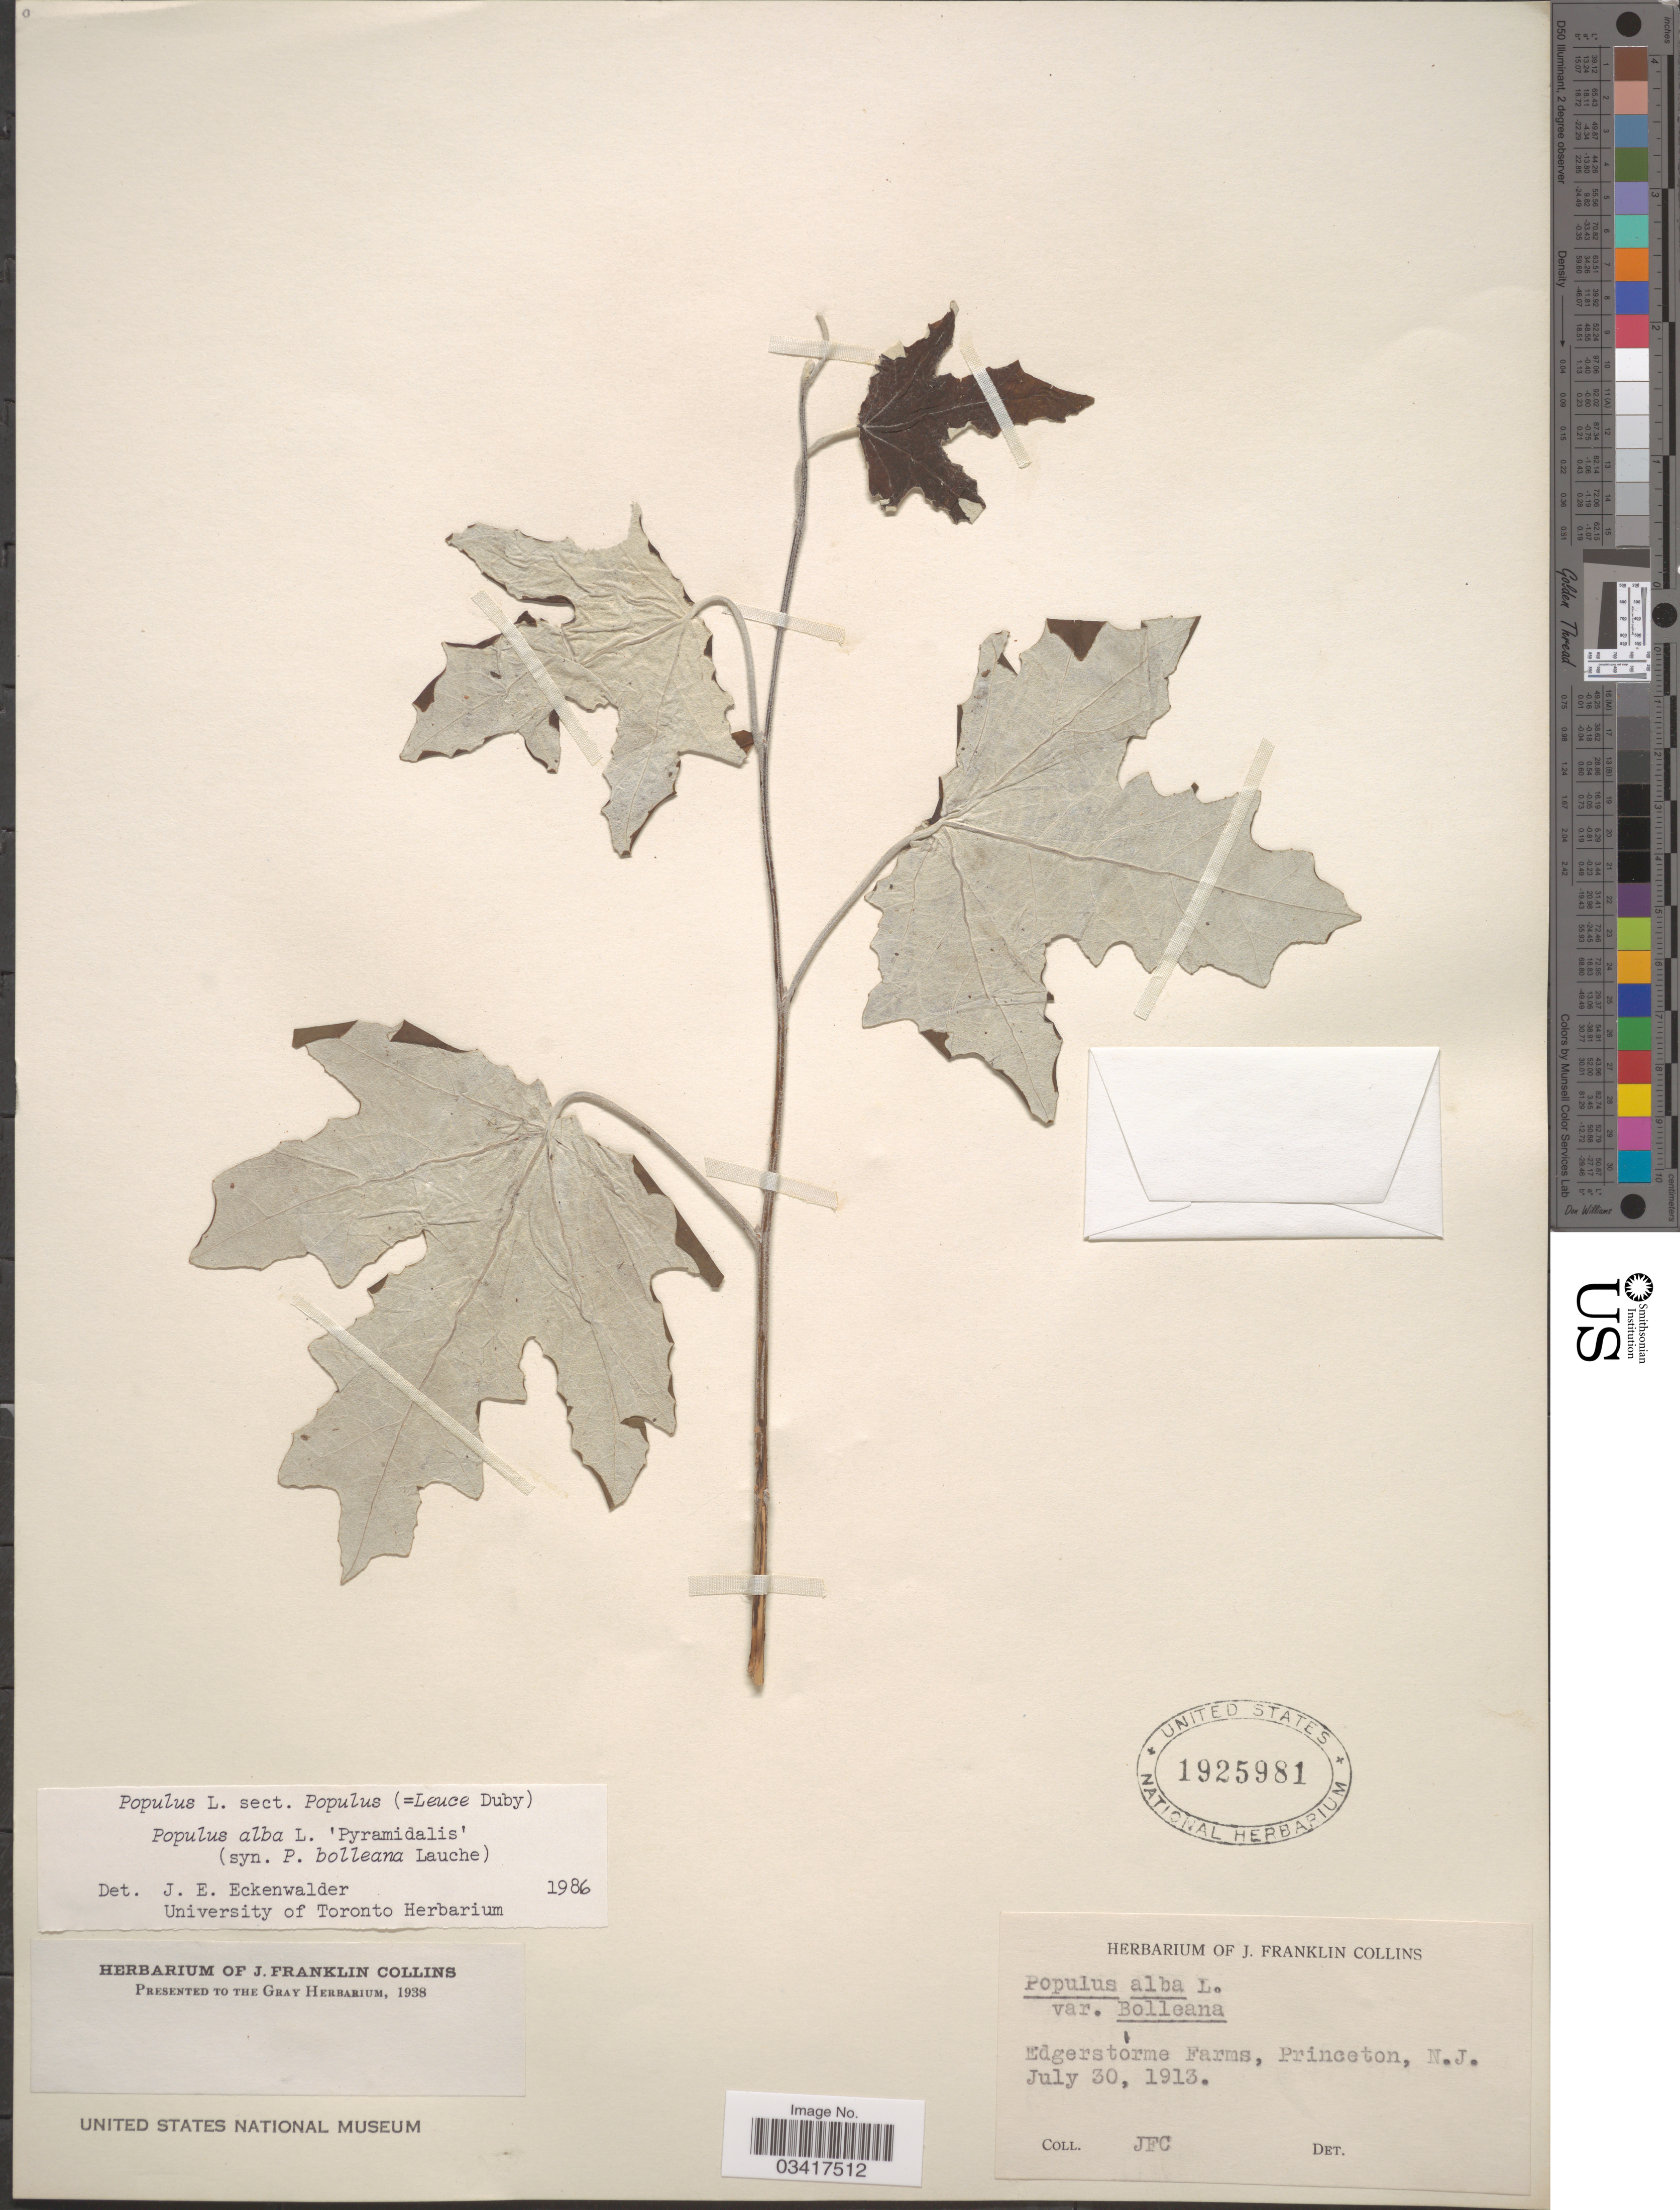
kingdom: Plantae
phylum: Tracheophyta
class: Magnoliopsida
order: Malpighiales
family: Salicaceae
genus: Populus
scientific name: Populus alba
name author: L.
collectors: J. Collins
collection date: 1913-07-30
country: United States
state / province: New Jersey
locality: Edgerstorme Farms, Princeton.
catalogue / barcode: US 1925981